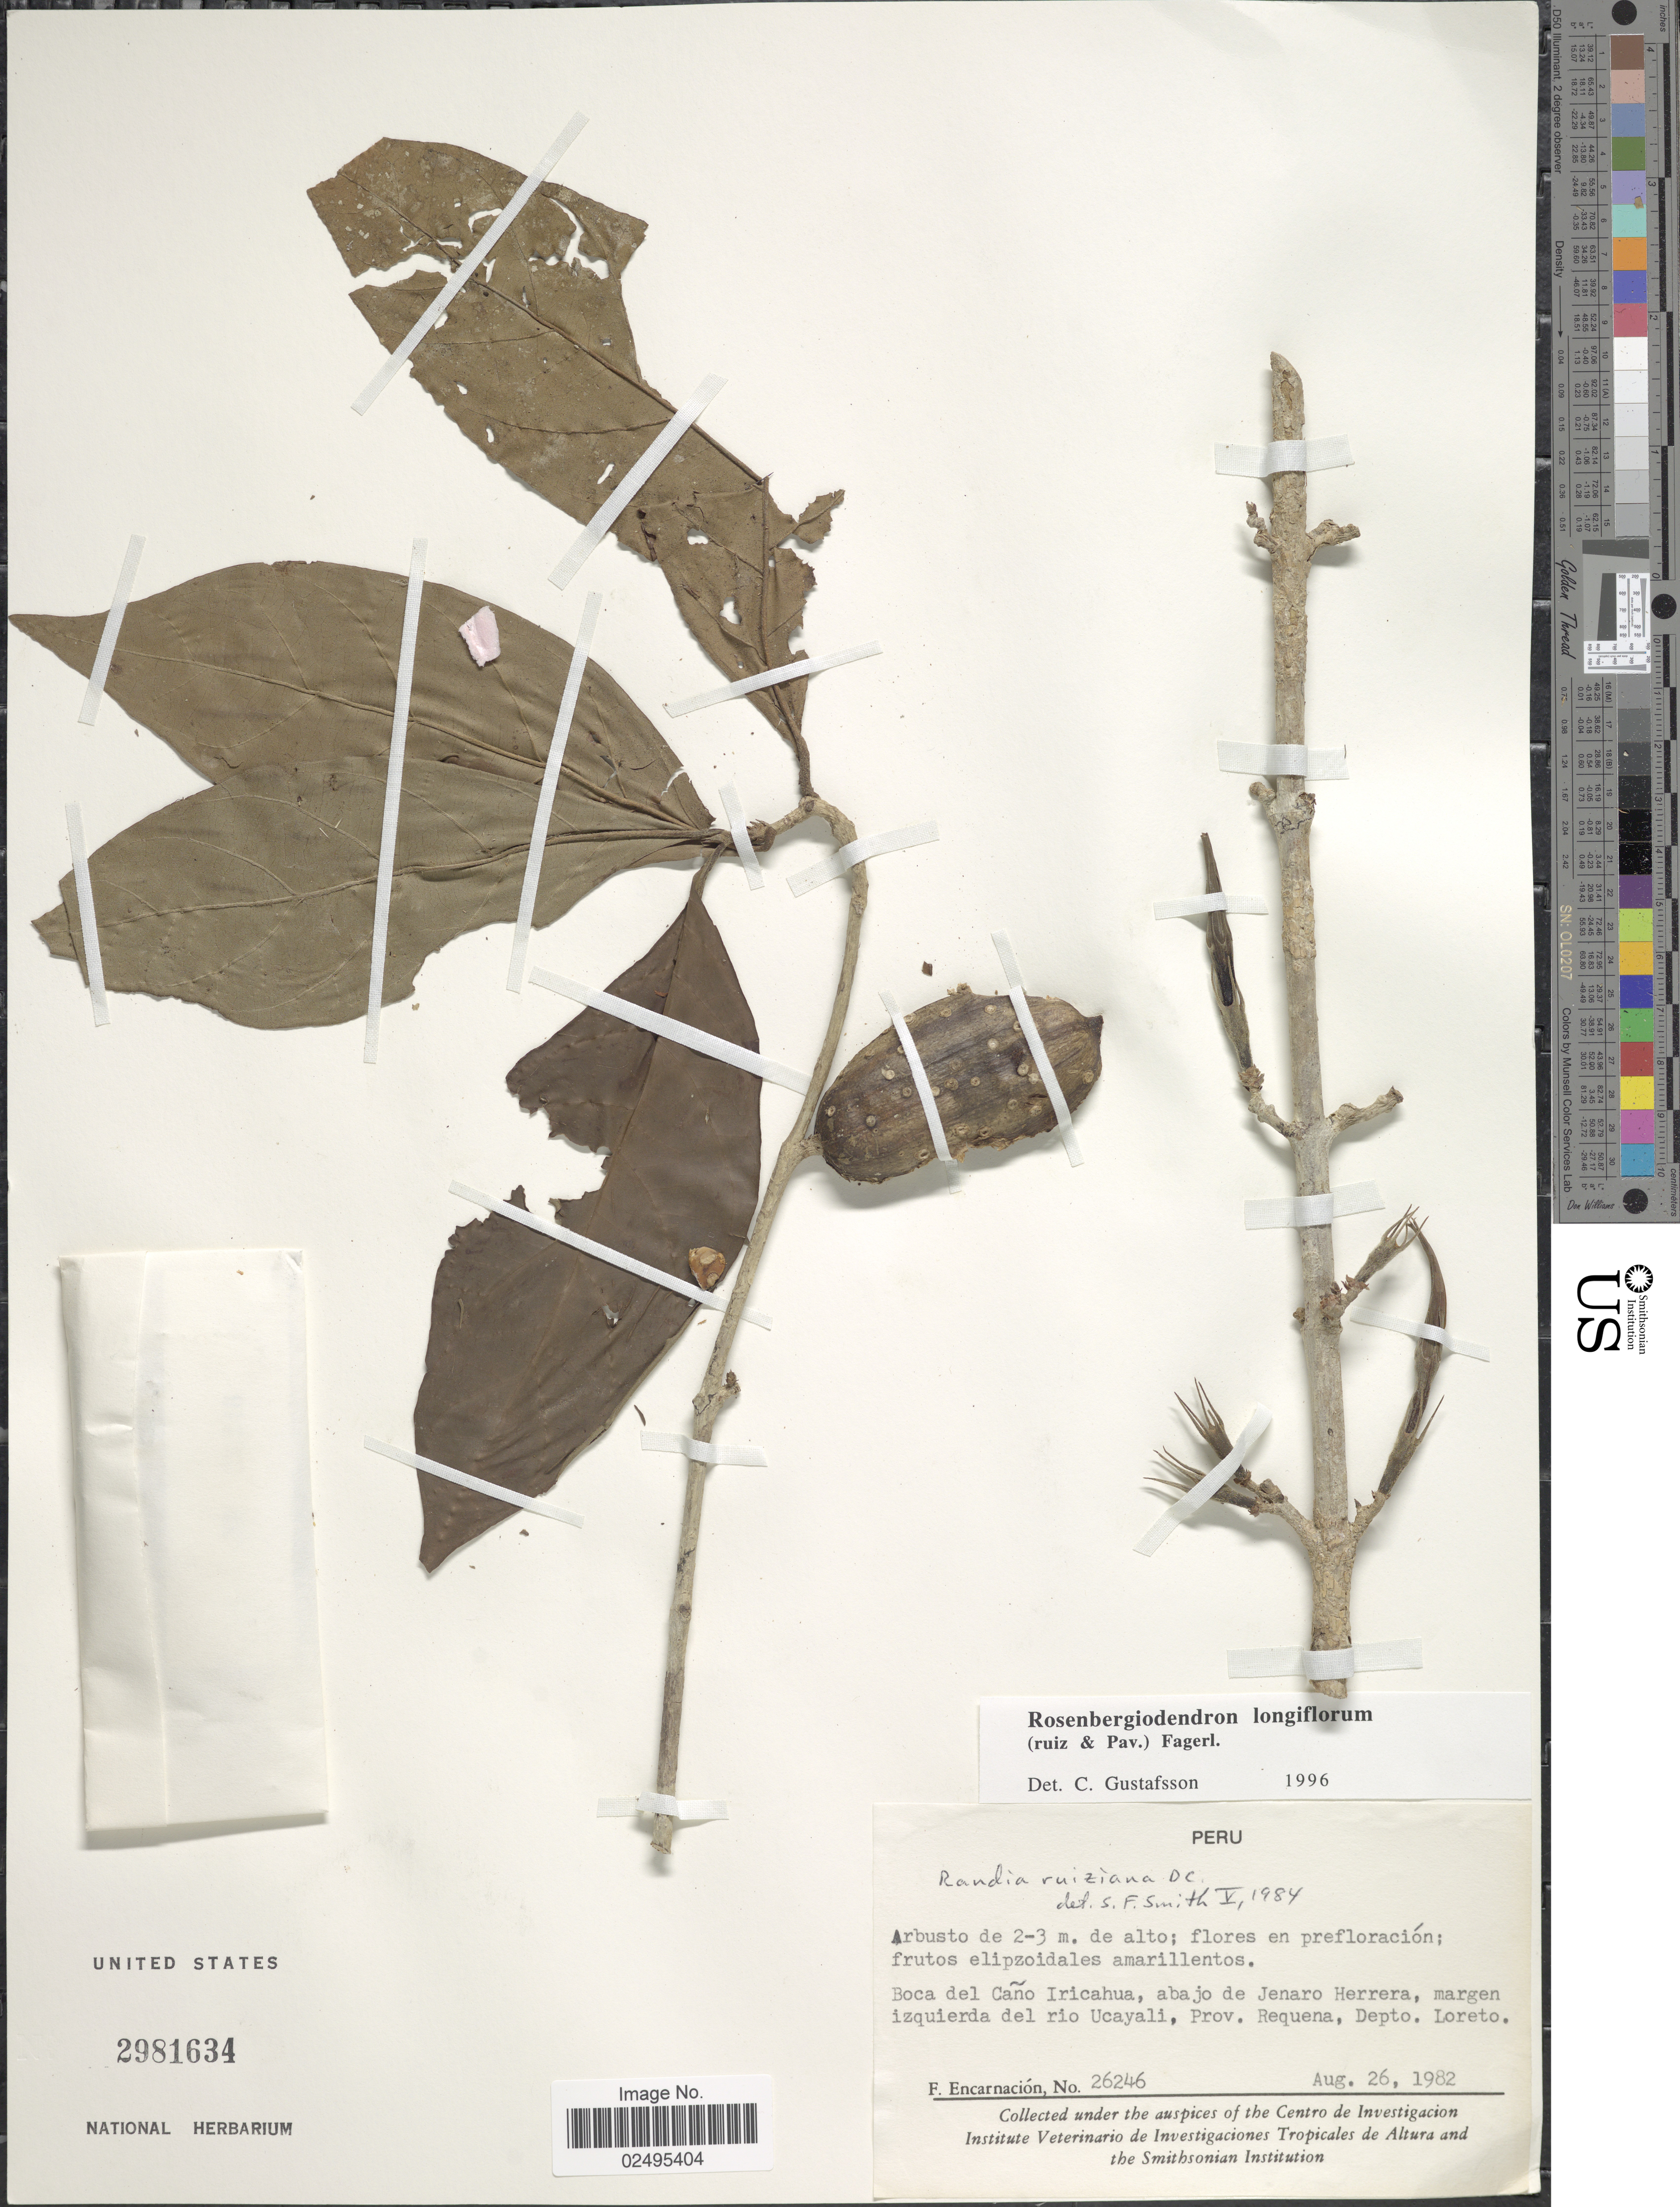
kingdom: Plantae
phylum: Tracheophyta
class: Magnoliopsida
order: Gentianales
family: Rubiaceae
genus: Rosenbergiodendron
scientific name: Rosenbergiodendron longiflorum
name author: (Ruiz & Pav.) Fagerl.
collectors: F. Encarnación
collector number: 26246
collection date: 1982-08-26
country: Peru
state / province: Loreto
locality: Boca del Cano Iricahua, abajo de Jenaro Herrera, margen izquierda del rio Ucayali, Prov. Requena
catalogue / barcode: US 2981634